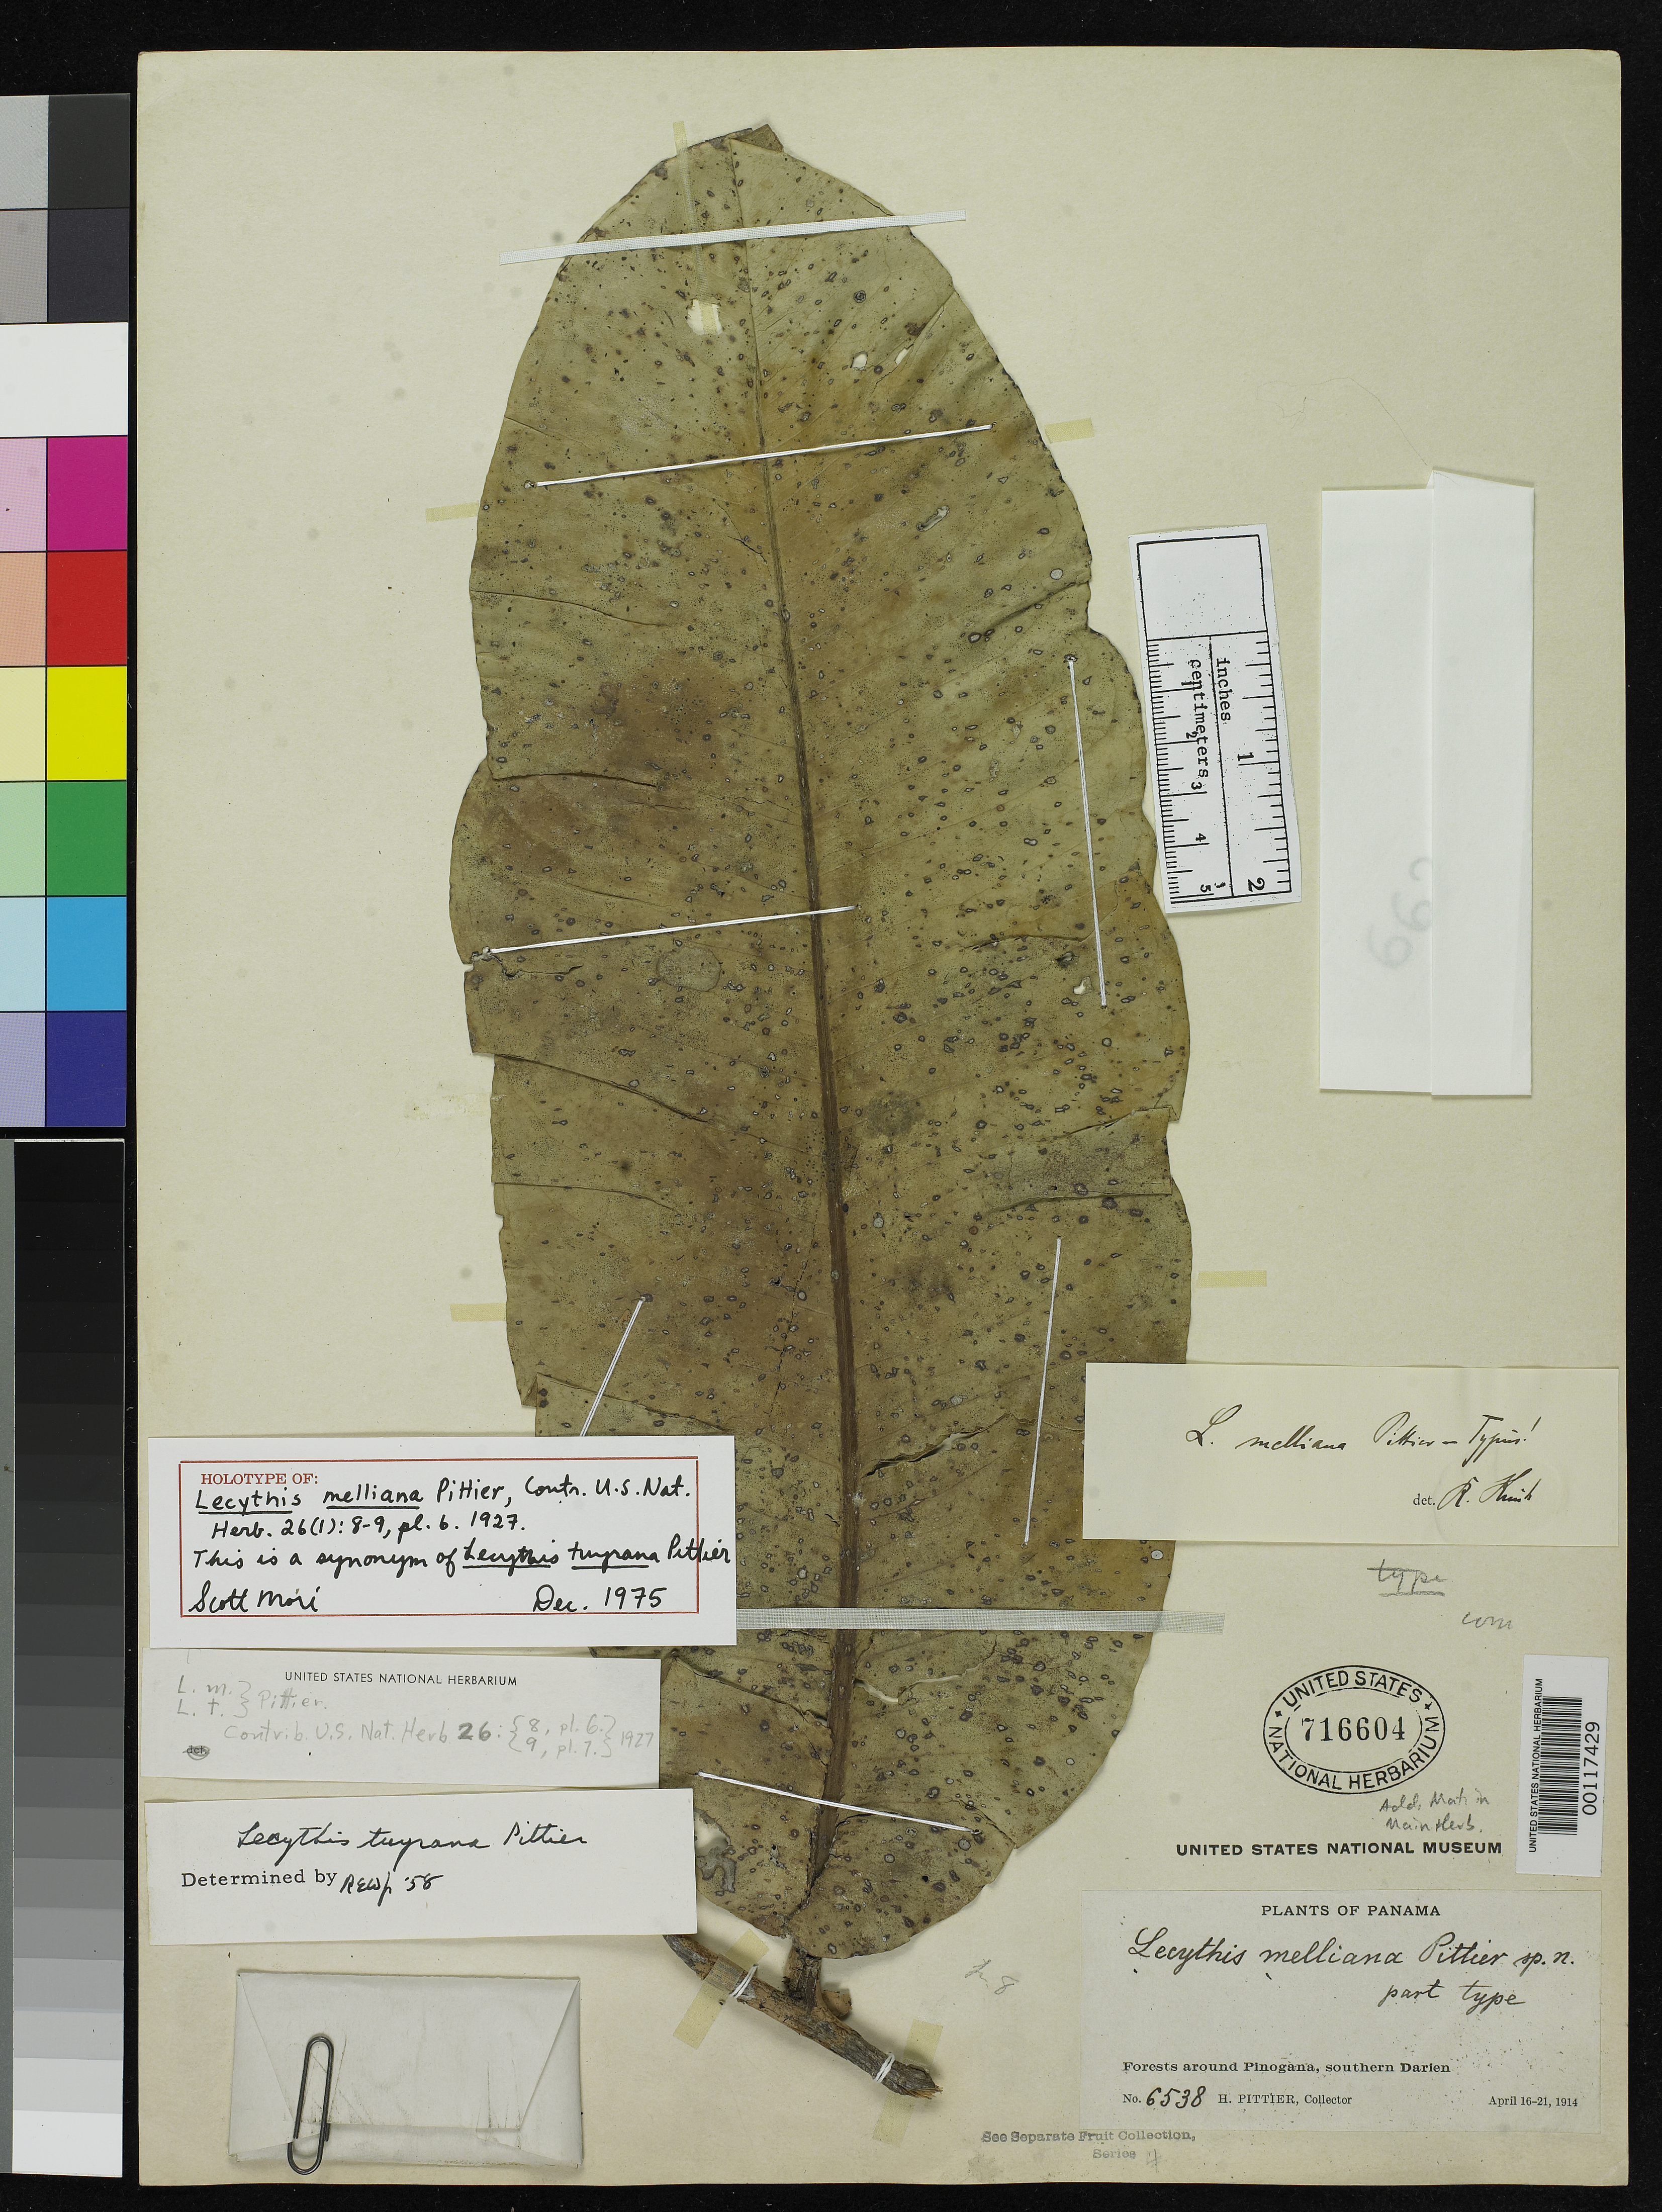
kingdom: Plantae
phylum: Tracheophyta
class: Magnoliopsida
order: Ericales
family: Lecythidaceae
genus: Lecythis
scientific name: Lecythis melliana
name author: Pittier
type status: Holotype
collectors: H. F. Pittier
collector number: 6538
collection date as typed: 17 Apr 1914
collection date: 1914-04-17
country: Panama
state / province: Darién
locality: Between Pinogana & Yavis.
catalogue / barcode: US 716604